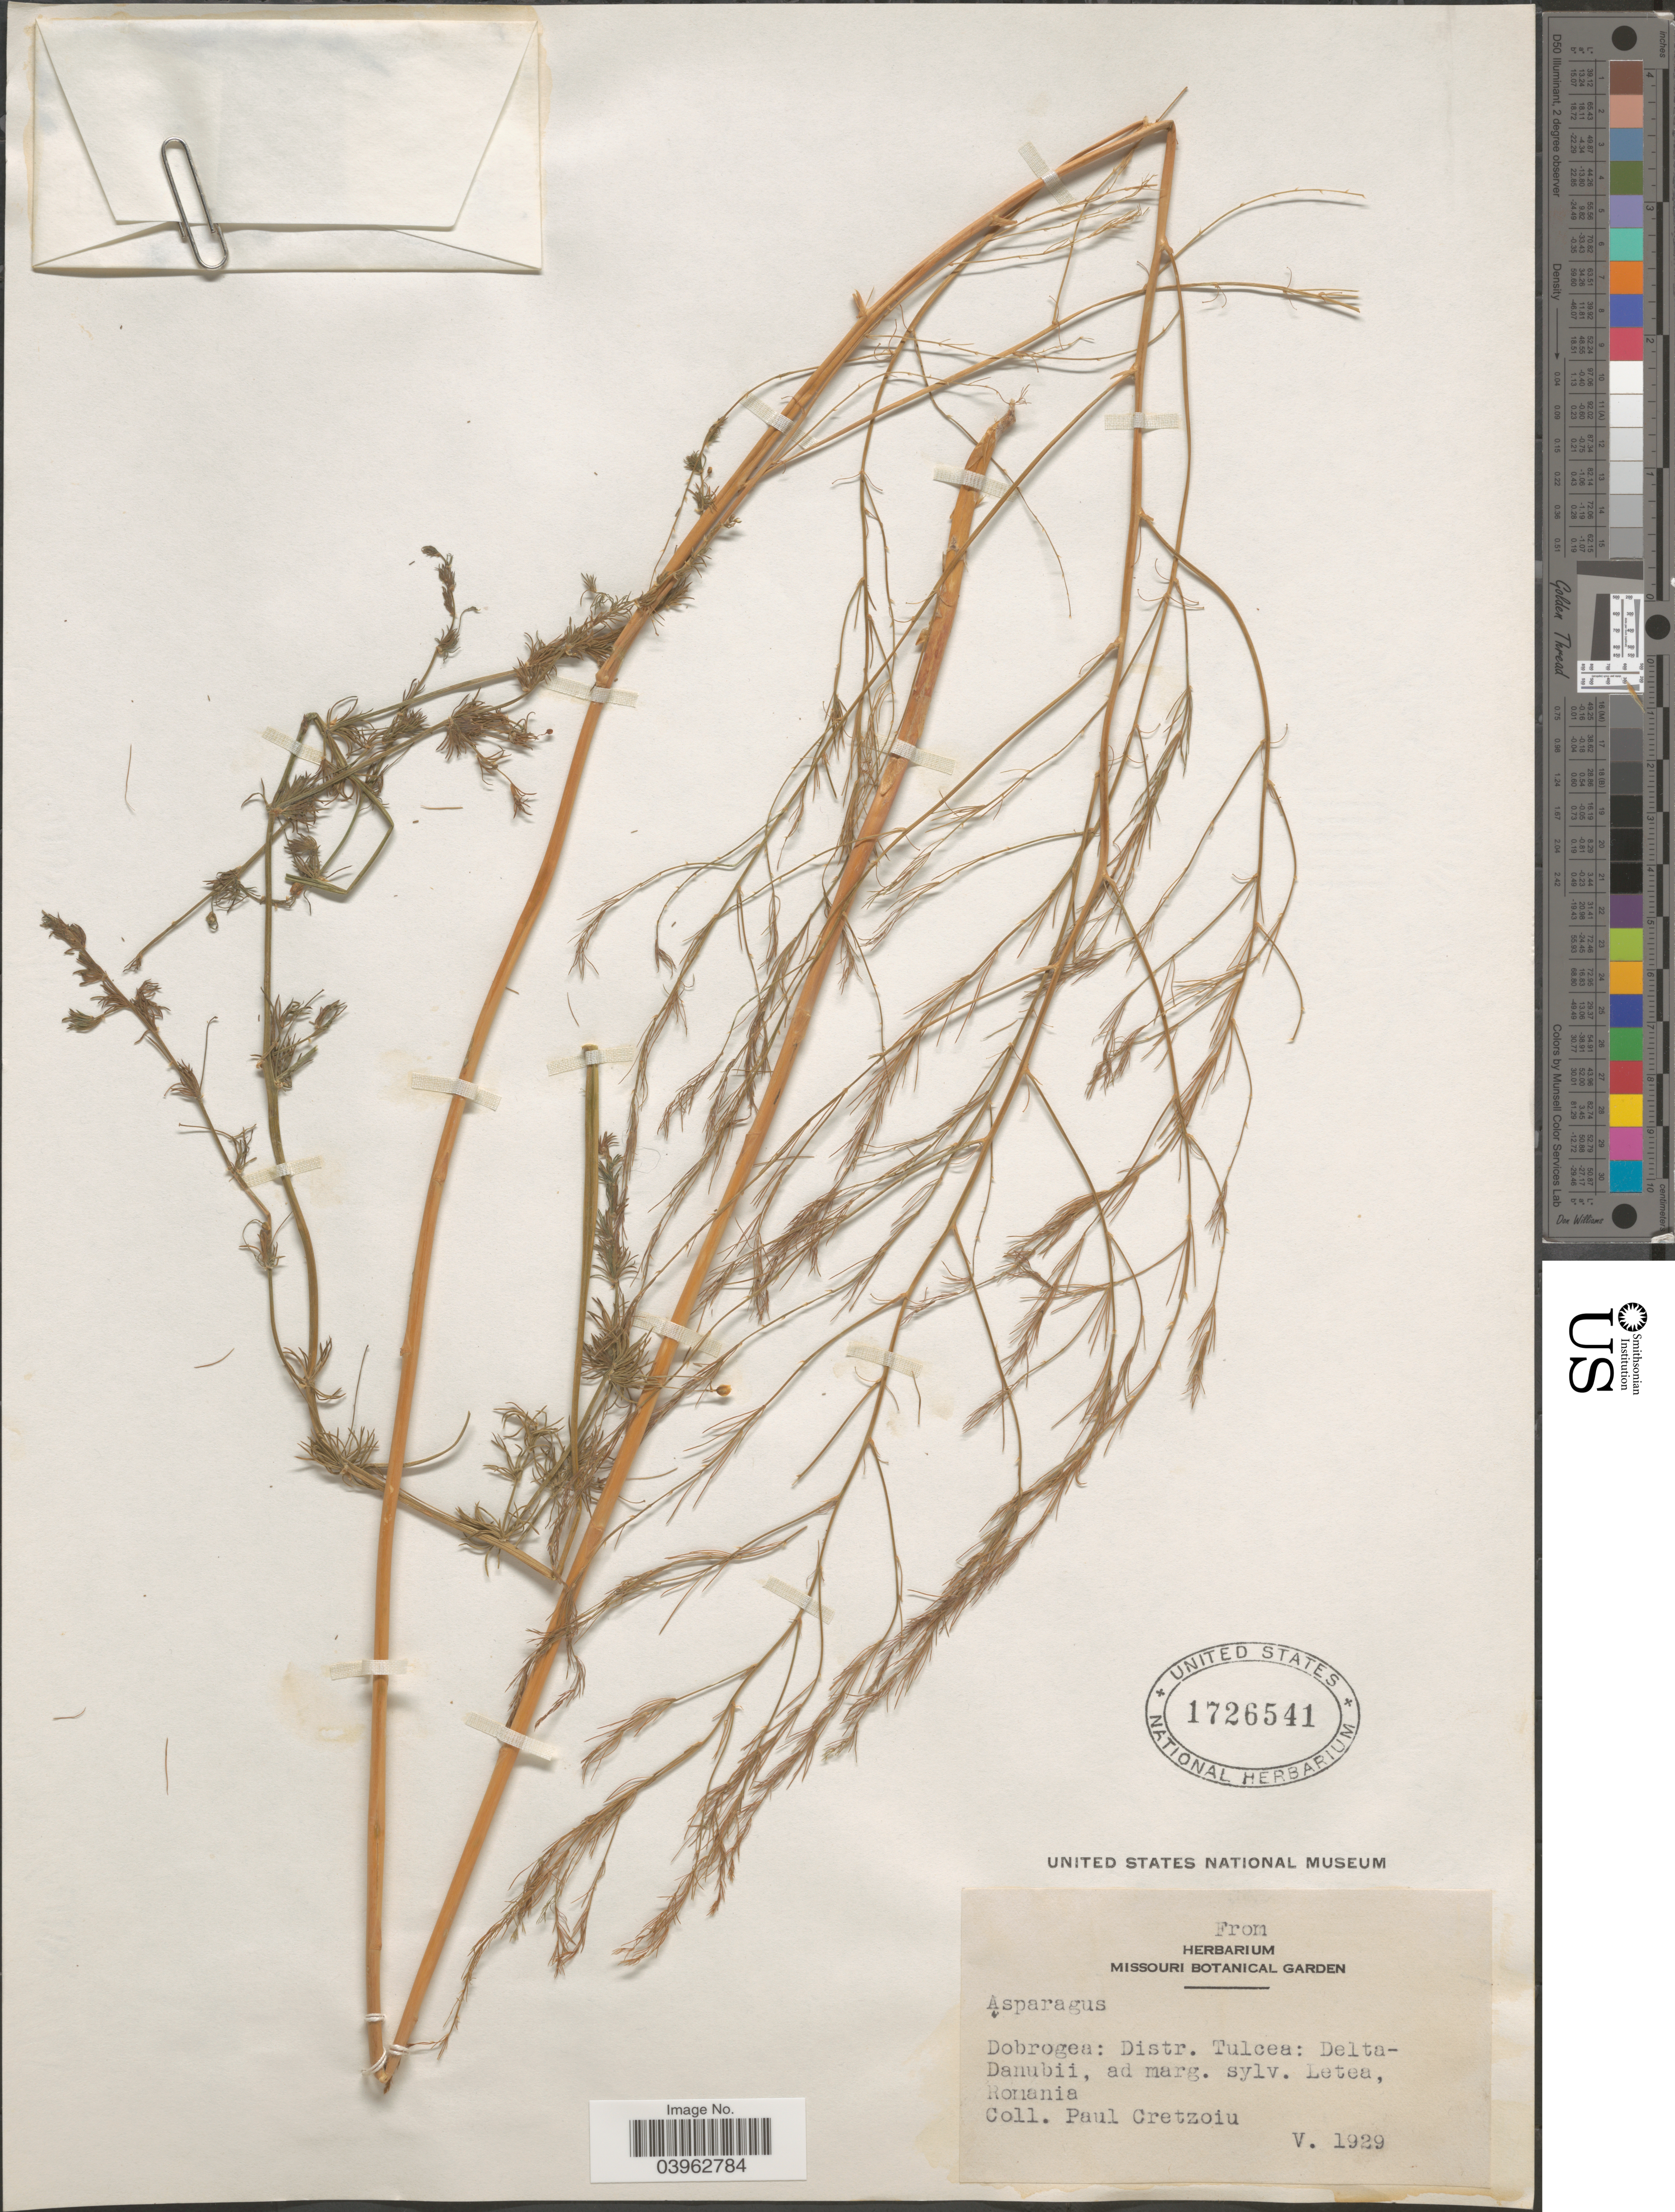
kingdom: Plantae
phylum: Tracheophyta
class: Liliopsida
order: Asparagales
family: Asparagaceae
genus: Asparagus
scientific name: Asparagus sp.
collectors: P. Cretzoiu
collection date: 1929-05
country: Romania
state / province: Tulcea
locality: Dobrogea: Distr. Tulcea: Delta-Danubii, ad marg. sylv. Letea.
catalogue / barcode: US 1726541